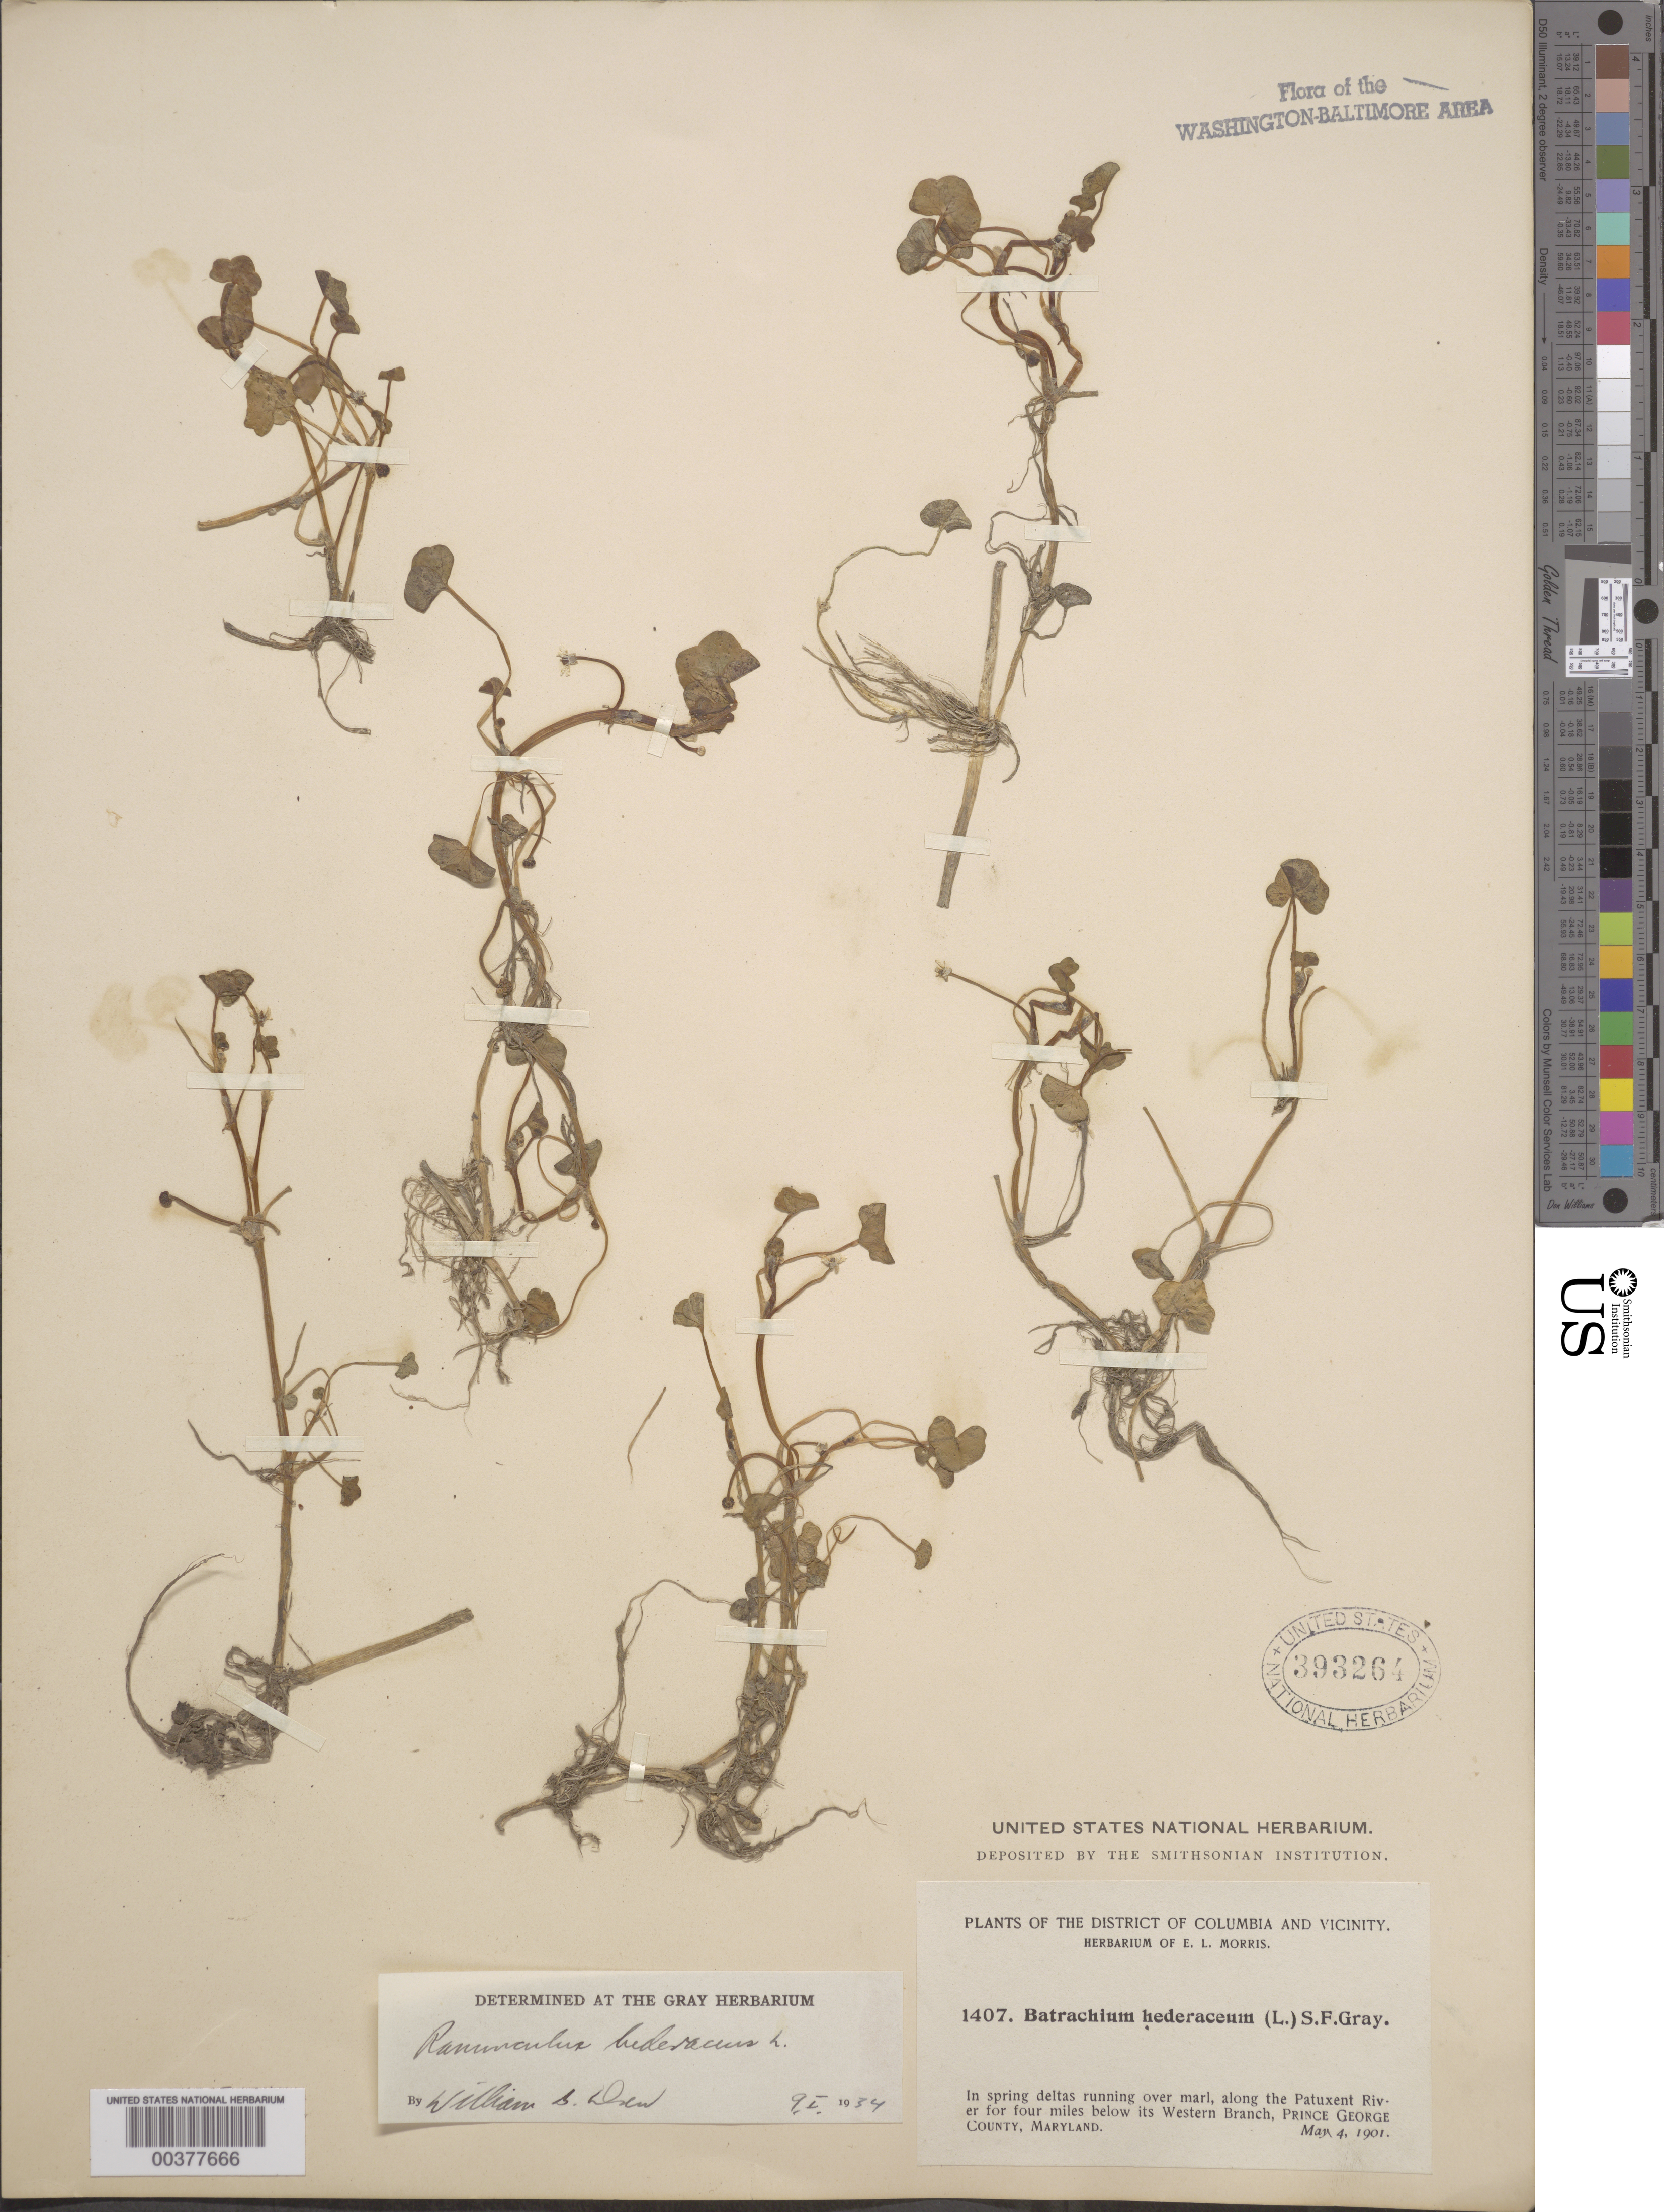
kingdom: Plantae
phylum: Tracheophyta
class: Magnoliopsida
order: Ranunculales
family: Ranunculaceae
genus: Ranunculus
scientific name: Ranunculus hederaceus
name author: L.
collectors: E. L. Morris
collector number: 1407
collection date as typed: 04 May 1901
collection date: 1901-05-04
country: United States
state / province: Maryland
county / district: Prince George's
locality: Patuxent River below western branch mouth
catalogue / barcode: US 393264